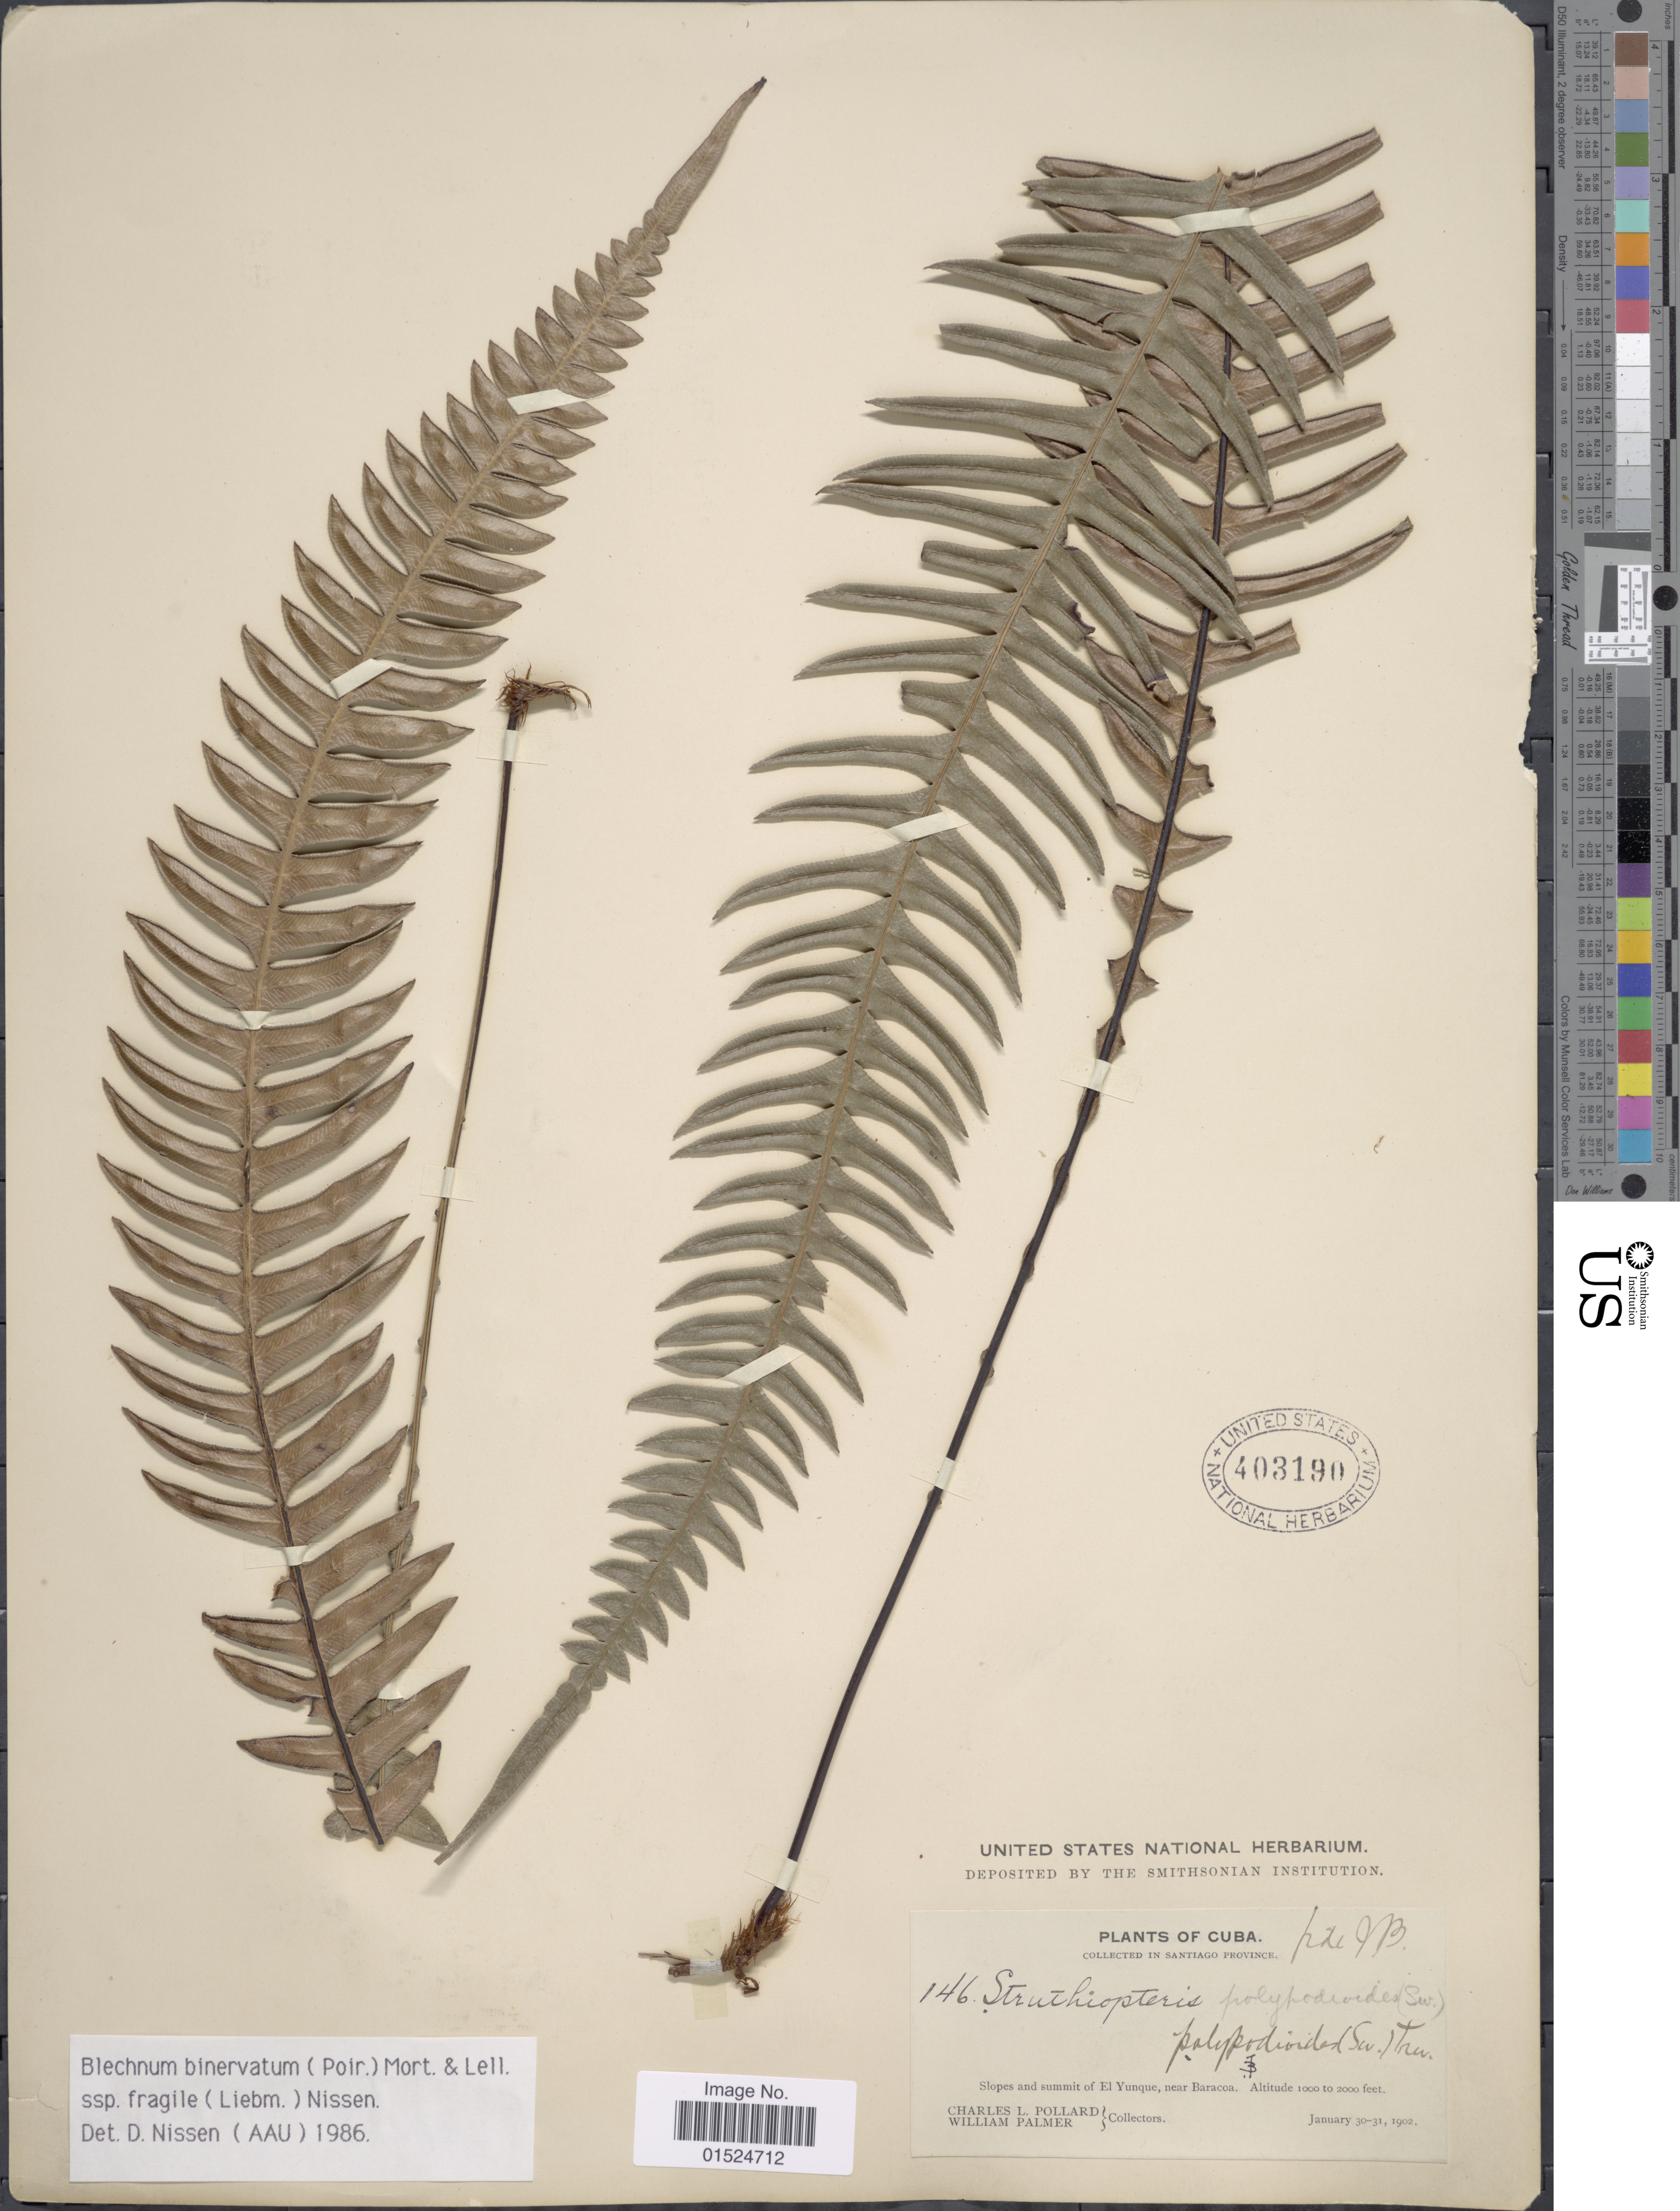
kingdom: Plantae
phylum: Tracheophyta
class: Polypodiopsida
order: Polypodiales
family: Blechnaceae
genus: Blechnum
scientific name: Blechnum fragile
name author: (Liebm.) C.V. Morton & Lellinger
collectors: C. L. Pollard & W. Palmer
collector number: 146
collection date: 1902-01-30/1902-01-31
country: Cuba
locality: Slopes and summit of El Yunque, near Baracoa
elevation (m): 305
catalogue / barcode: US 403190